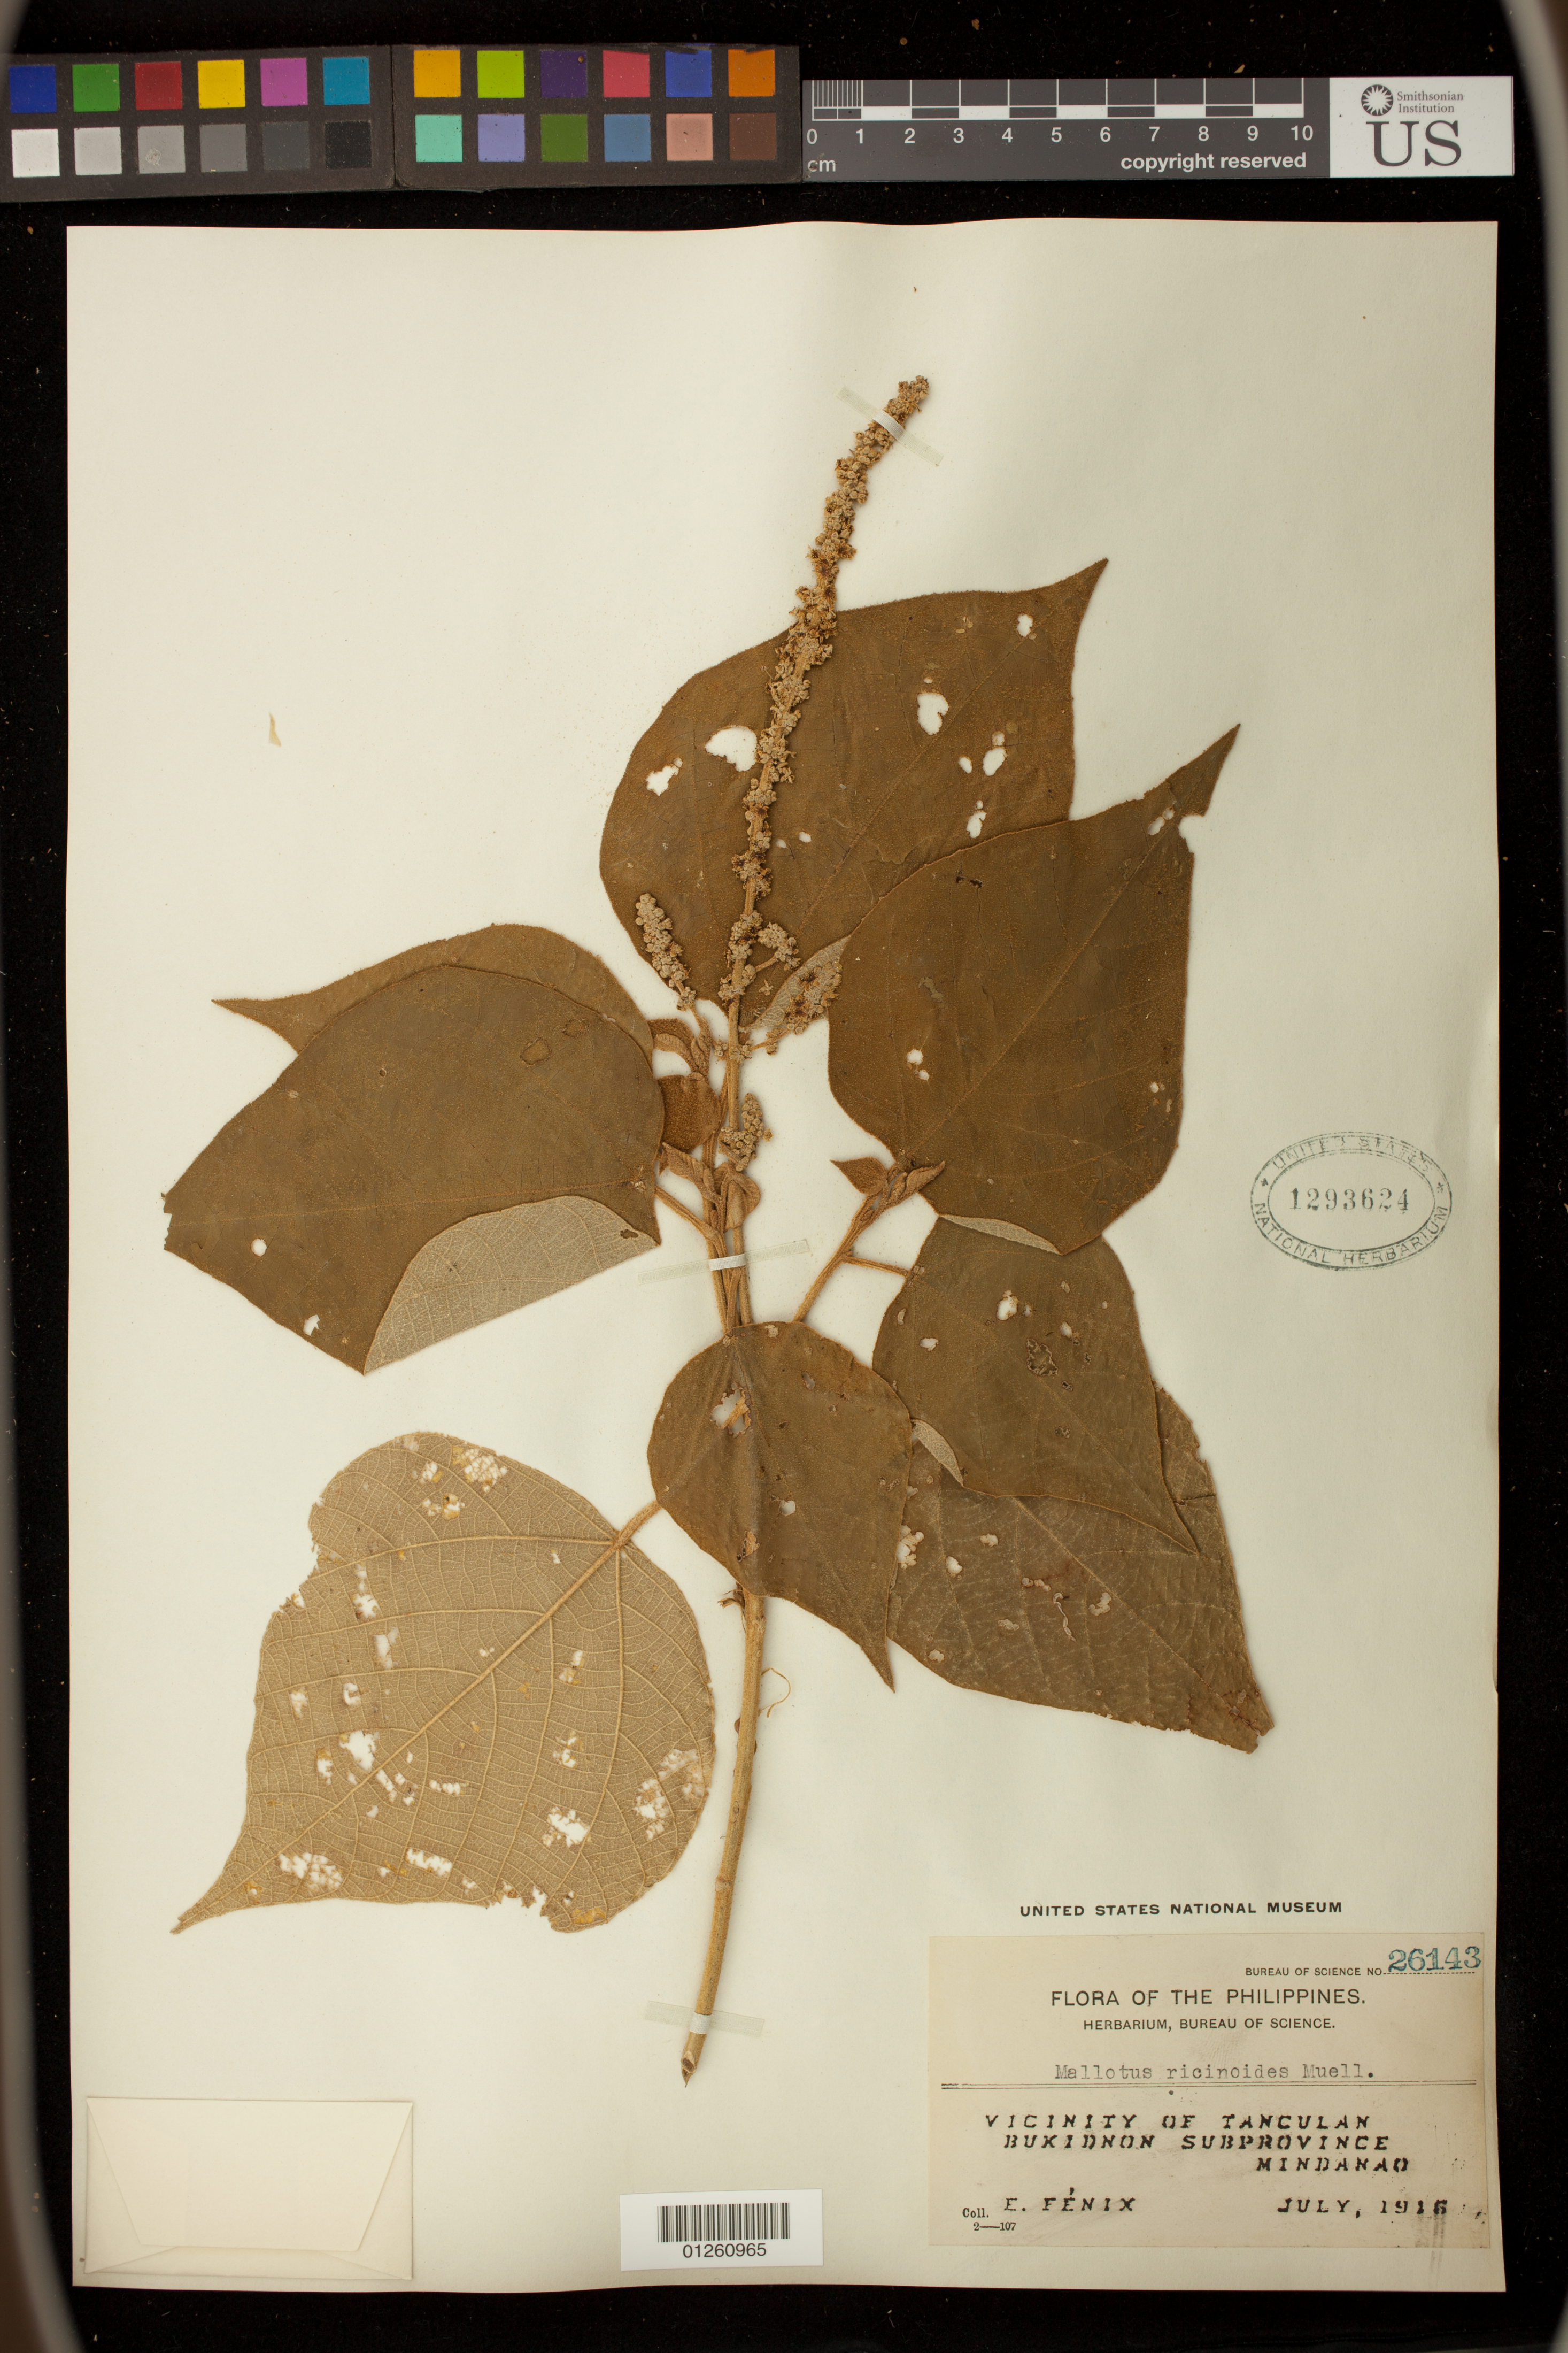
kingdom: Plantae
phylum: Tracheophyta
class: Magnoliopsida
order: Malpighiales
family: Euphorbiaceae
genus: Mallotus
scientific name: Mallotus ricinoides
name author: (Pers.) Müll. Arg.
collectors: E. Fenix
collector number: Bur. Sci. 26143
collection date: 1916-07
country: Philippines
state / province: Northern Mindanao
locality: Vicinity of Tanculan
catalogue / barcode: US 1293624